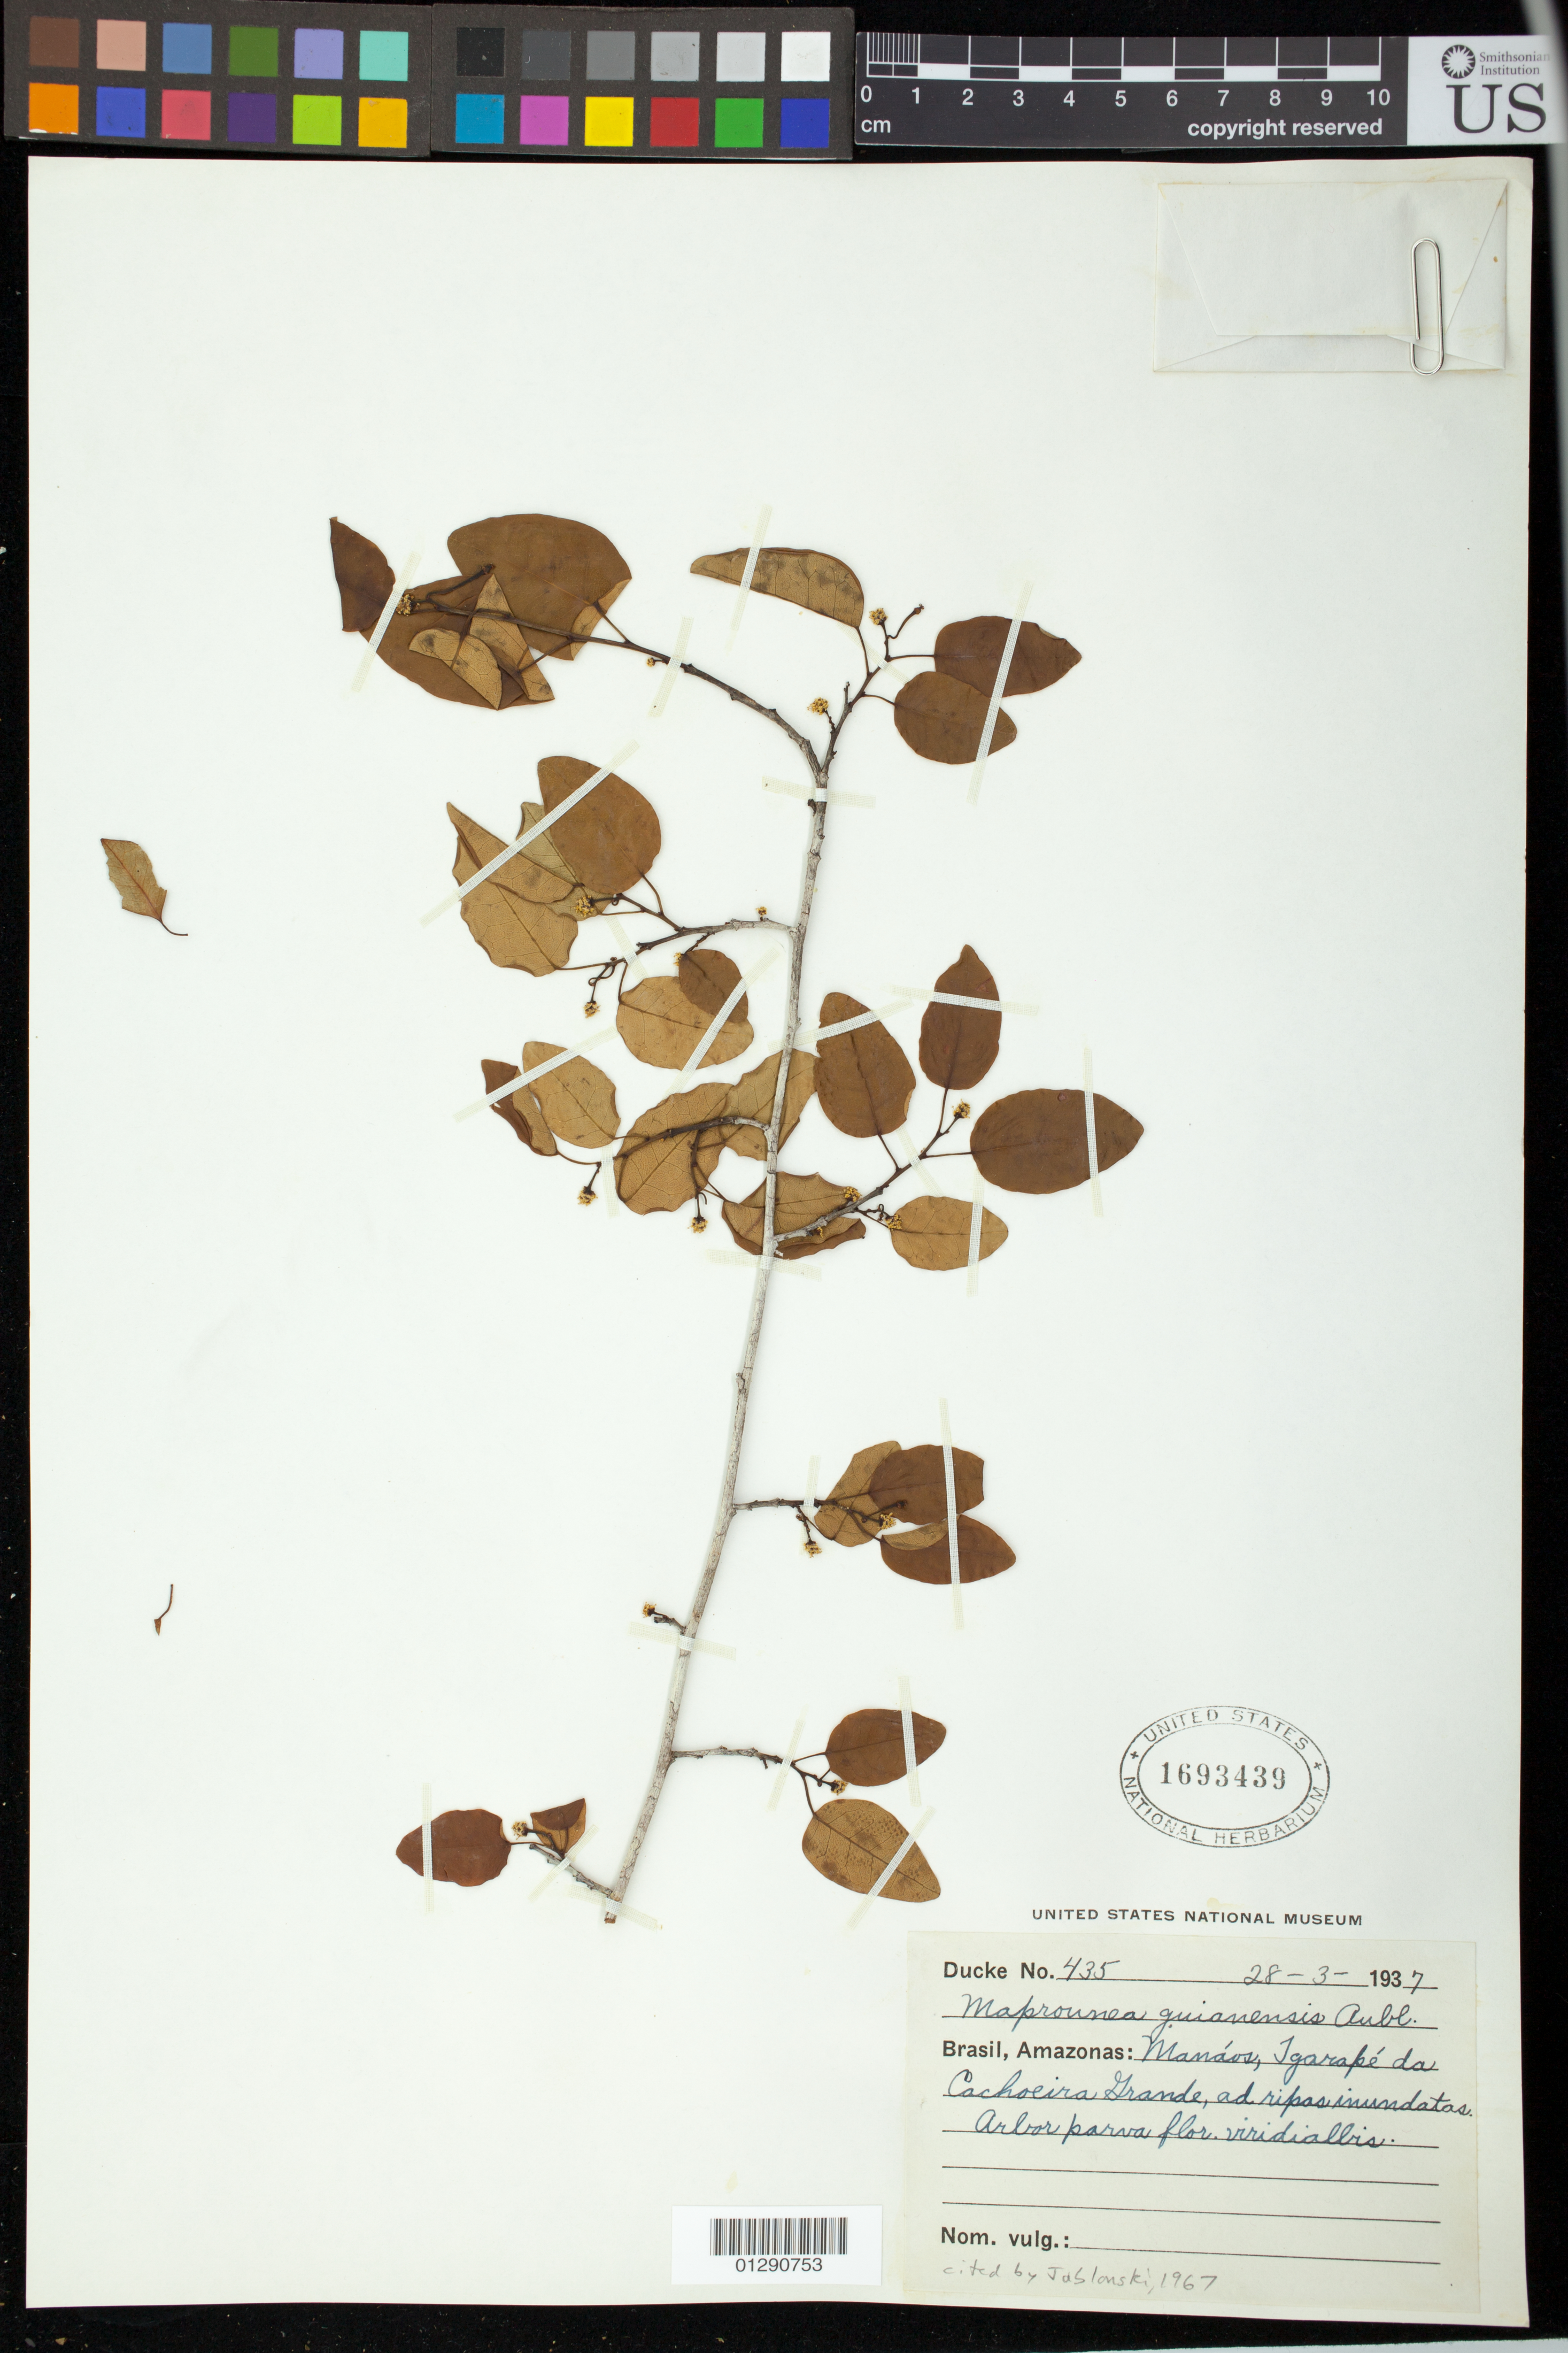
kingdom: Plantae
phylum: Tracheophyta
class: Magnoliopsida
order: Malpighiales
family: Euphorbiaceae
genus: Maprounea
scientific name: Maprounea guianensis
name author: Aubl.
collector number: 435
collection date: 1937-03-28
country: Brazil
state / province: Amazonas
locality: Manaos, Igarape da Cachoeira Grande, ad ripas inundatas.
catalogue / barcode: US 1693439